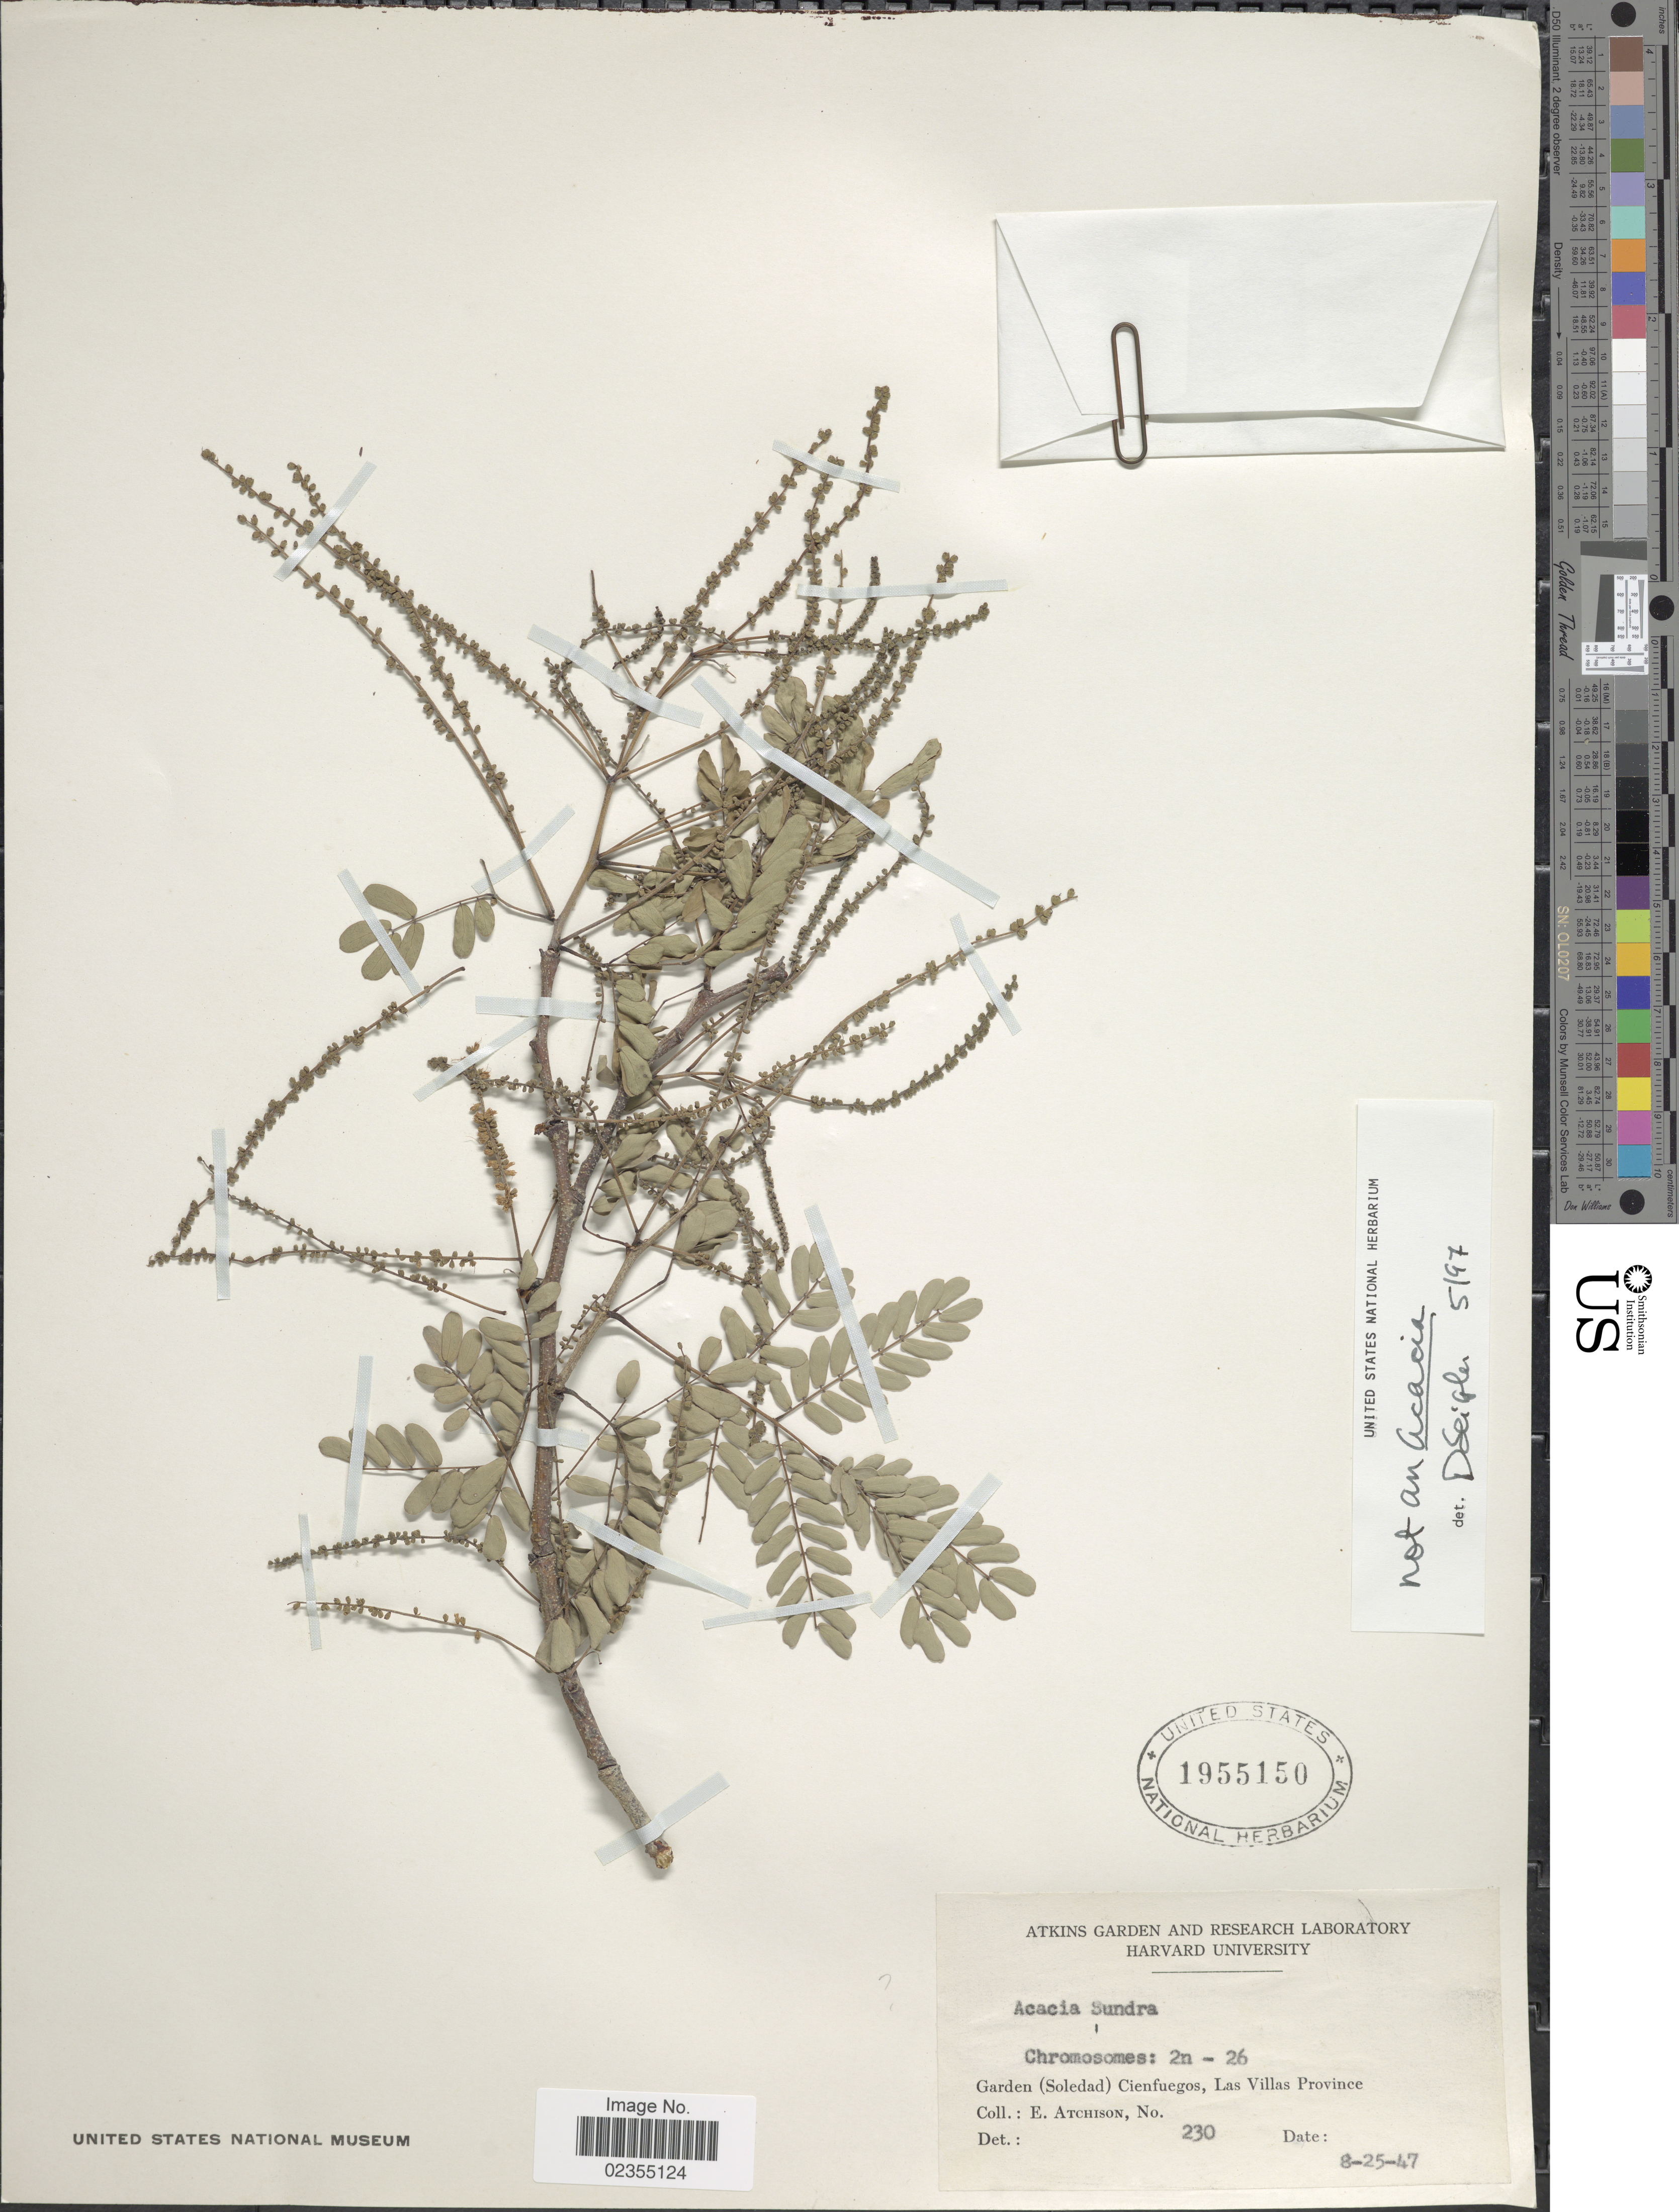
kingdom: Plantae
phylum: Tracheophyta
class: Magnoliopsida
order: Fabales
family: Fabaceae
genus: Adenanthera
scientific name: Adenanthera pavonina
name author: L.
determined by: Mansano, V. F.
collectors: E. Atchison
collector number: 230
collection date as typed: Transcribed d/m/y: 25/8/47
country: Cuba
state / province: Las Villas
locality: Garden (Soledad) Cienfuegos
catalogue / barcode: US 1955150